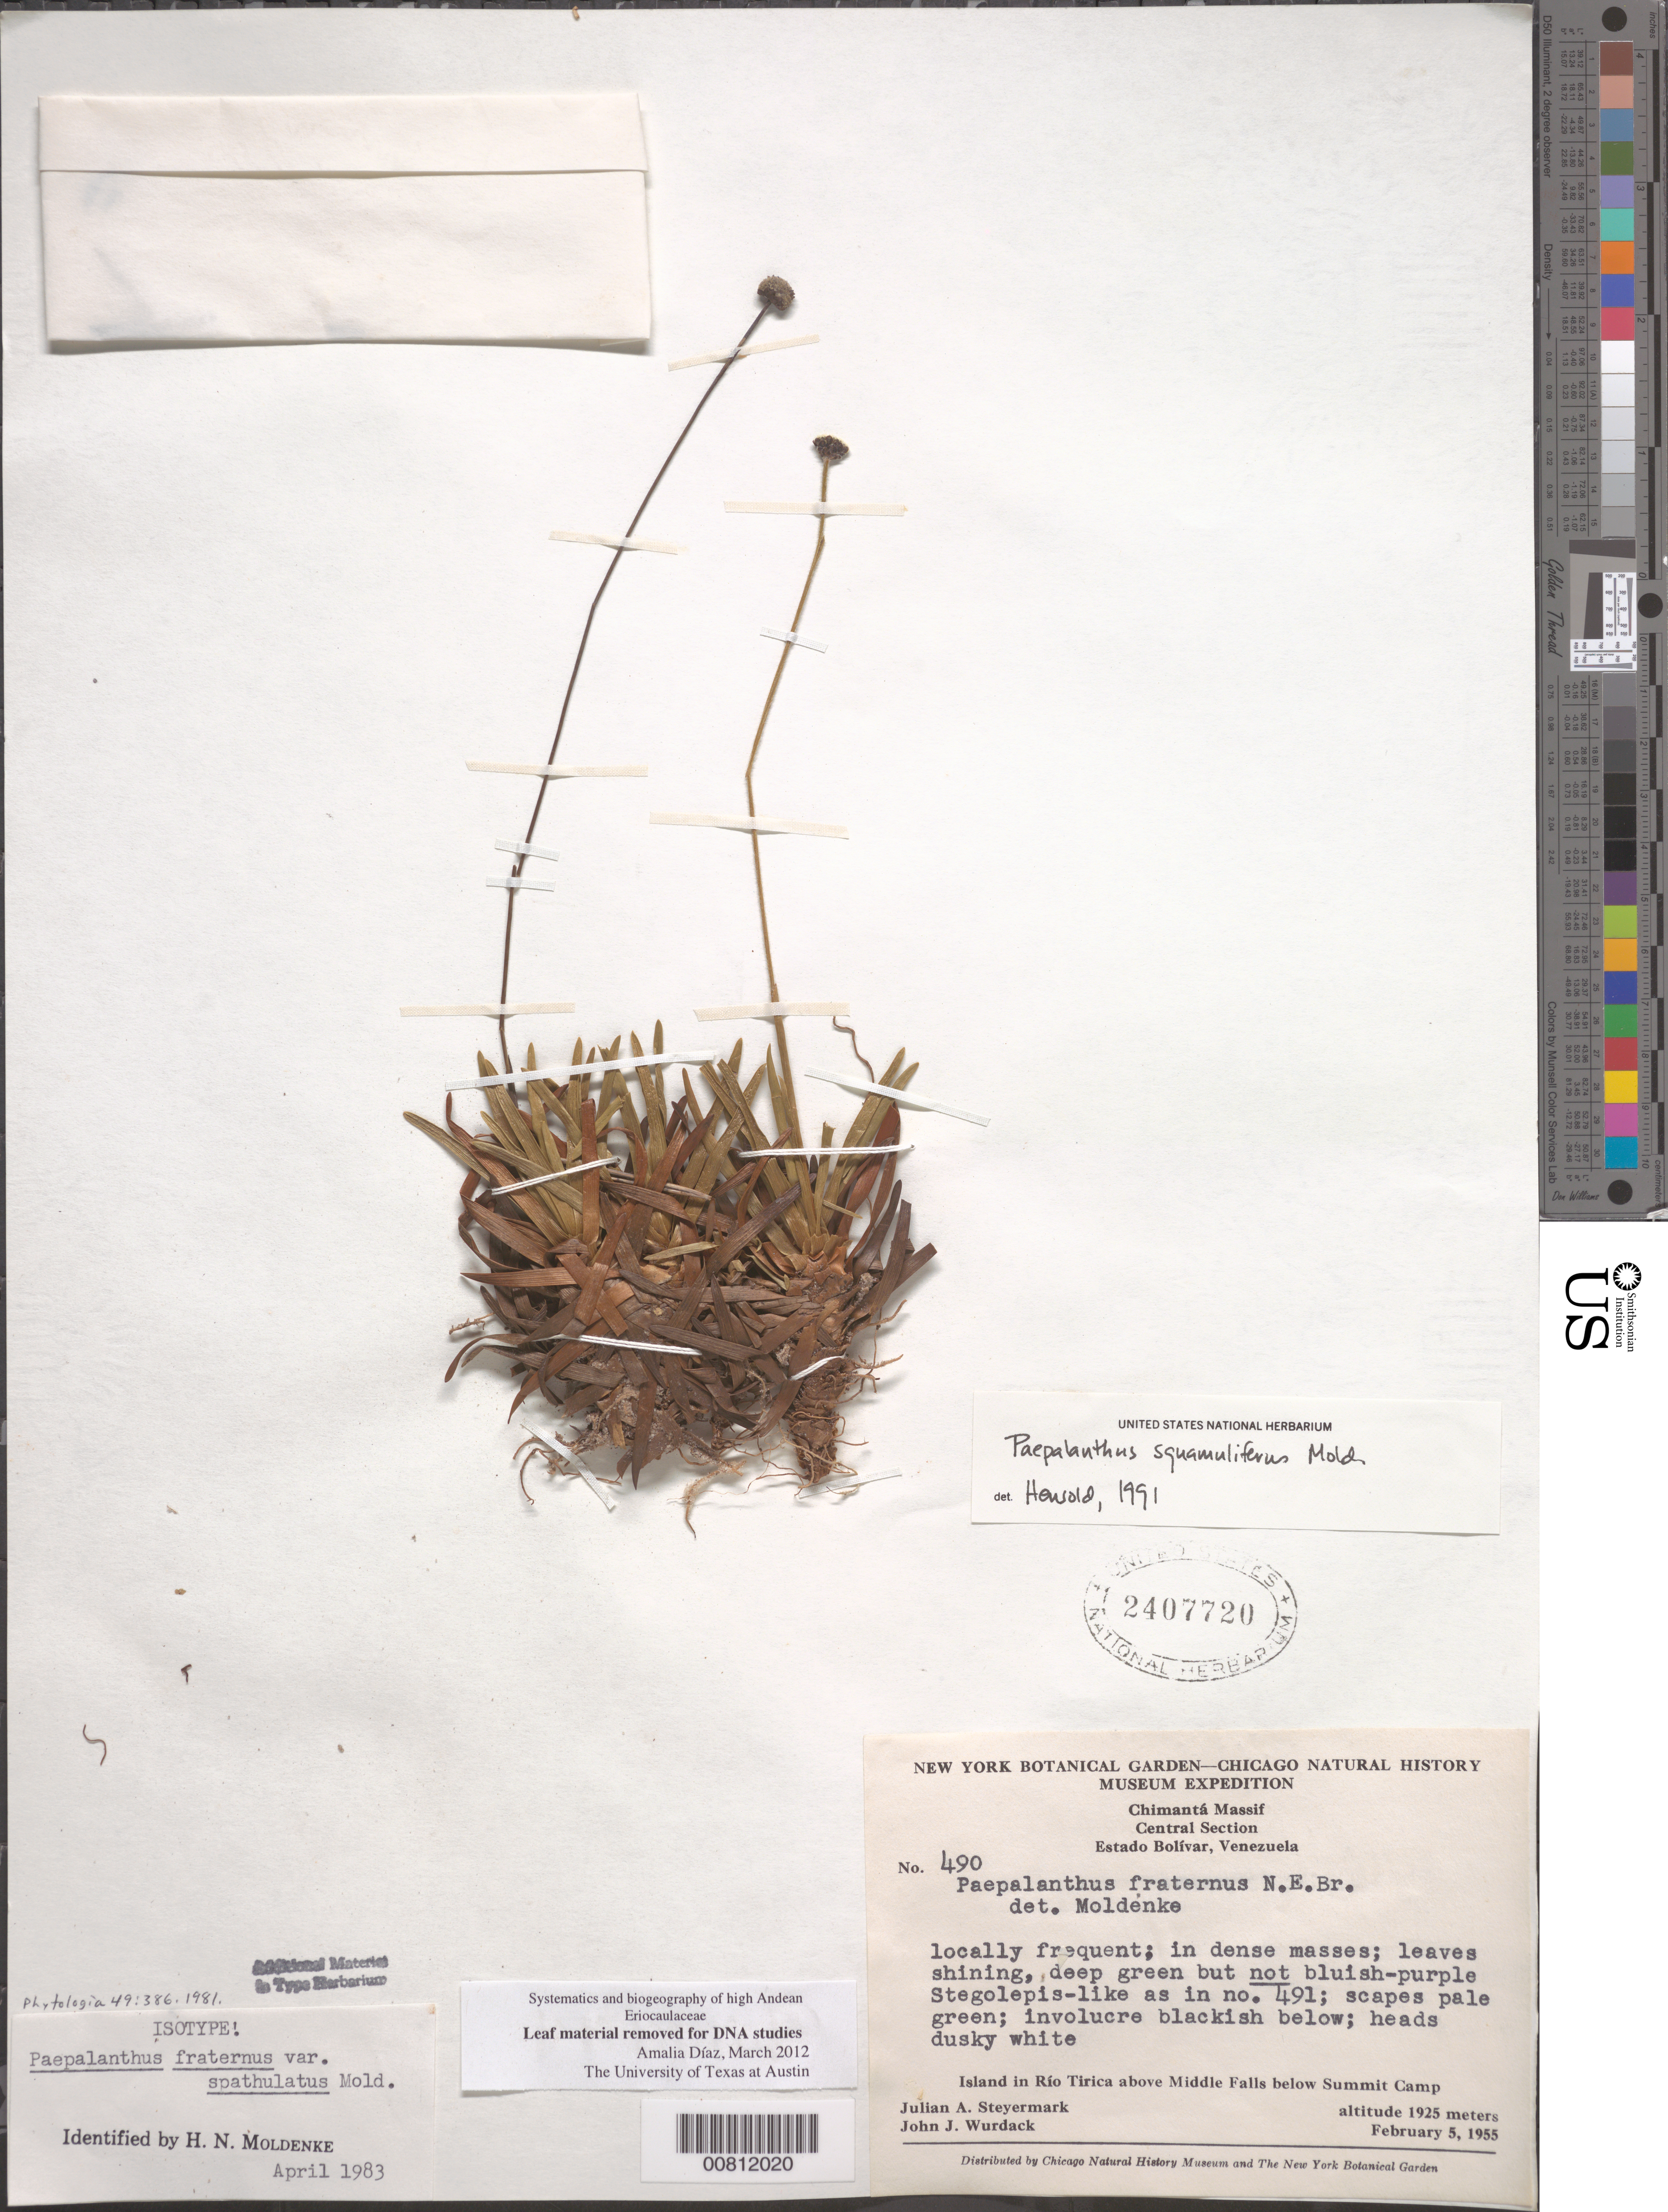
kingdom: Plantae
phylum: Tracheophyta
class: Liliopsida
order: Poales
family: Eriocaulaceae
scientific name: Monosperma squamulifera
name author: (Moldenke) Andrino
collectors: J. Steyermark & J. J. Wurdack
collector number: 55 490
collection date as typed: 5-Feb-55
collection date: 1955-02-05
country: Venezuela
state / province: Bolívar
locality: Chimantá Massif, Island in Río Tirica above Middle falls.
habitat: Island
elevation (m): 1925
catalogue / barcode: US 2407720